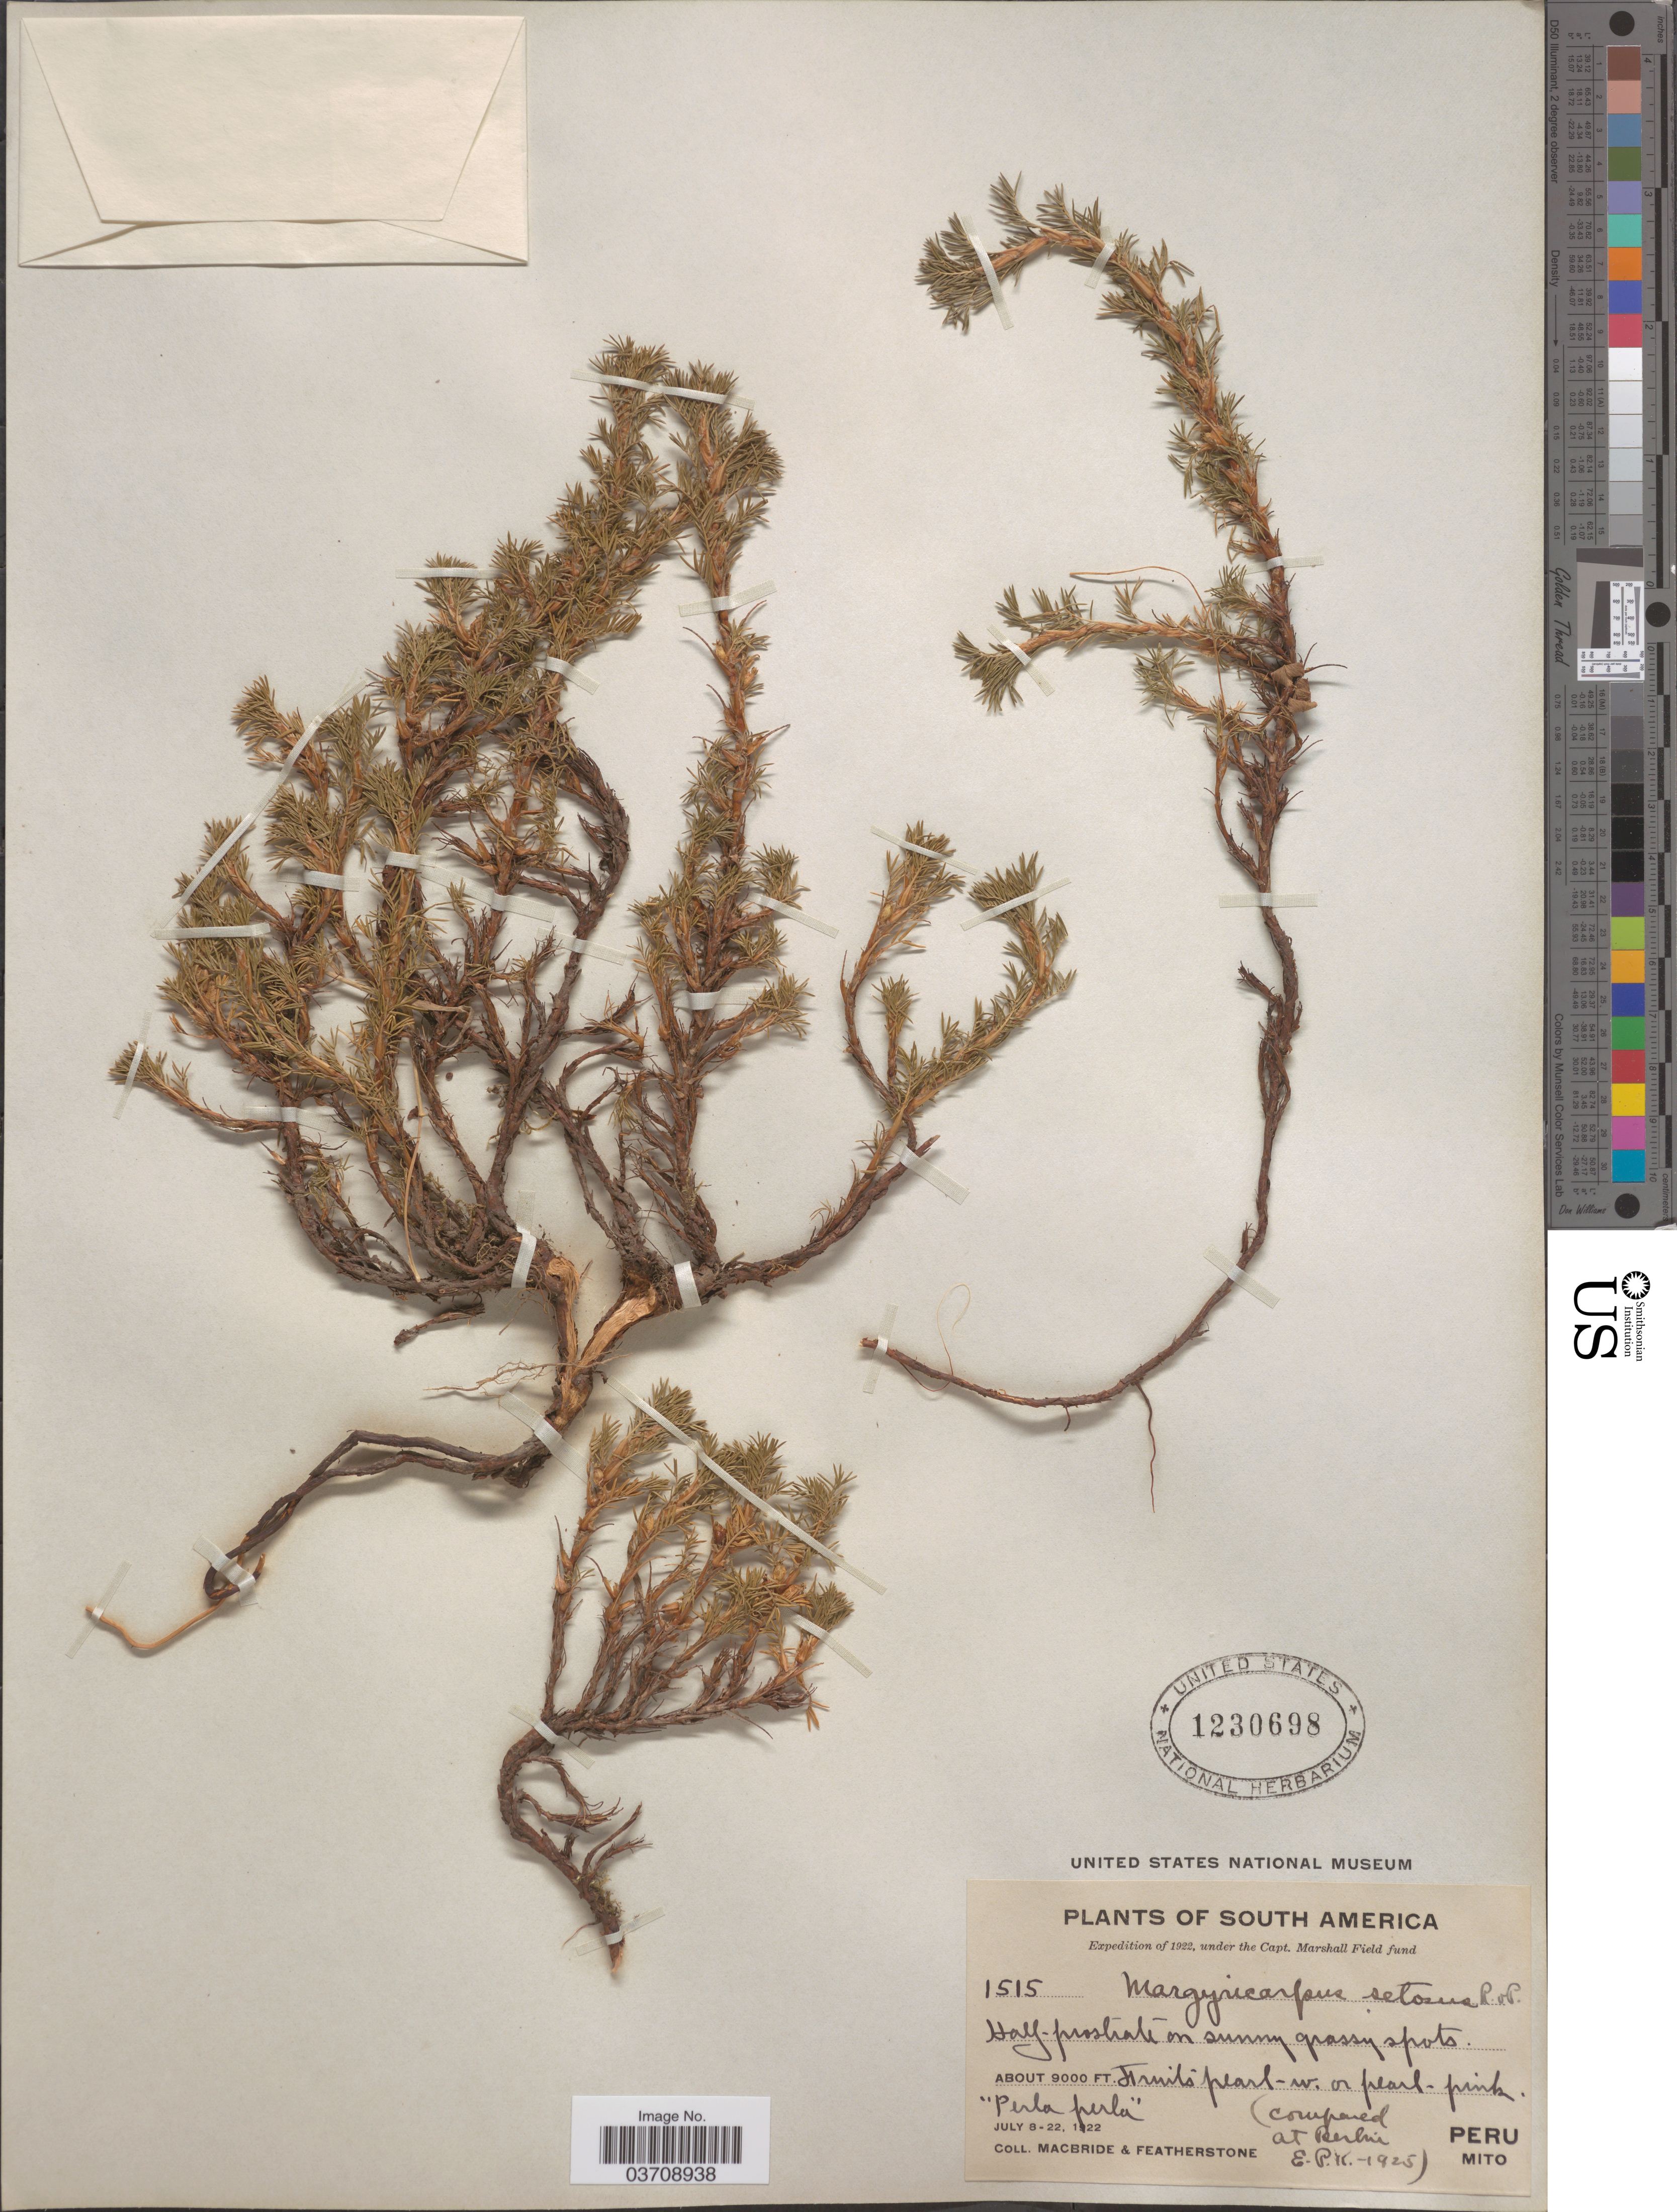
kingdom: Plantae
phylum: Tracheophyta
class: Magnoliopsida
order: Rosales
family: Rosaceae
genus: Margyricarpus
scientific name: Margyricarpus pinnatus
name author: (Lam.) Kuntze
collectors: Macbride, -- & -. Featherstone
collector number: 1515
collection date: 1922-07-08/1922-07-22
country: Peru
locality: Mito.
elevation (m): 2743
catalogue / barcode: US 1230698